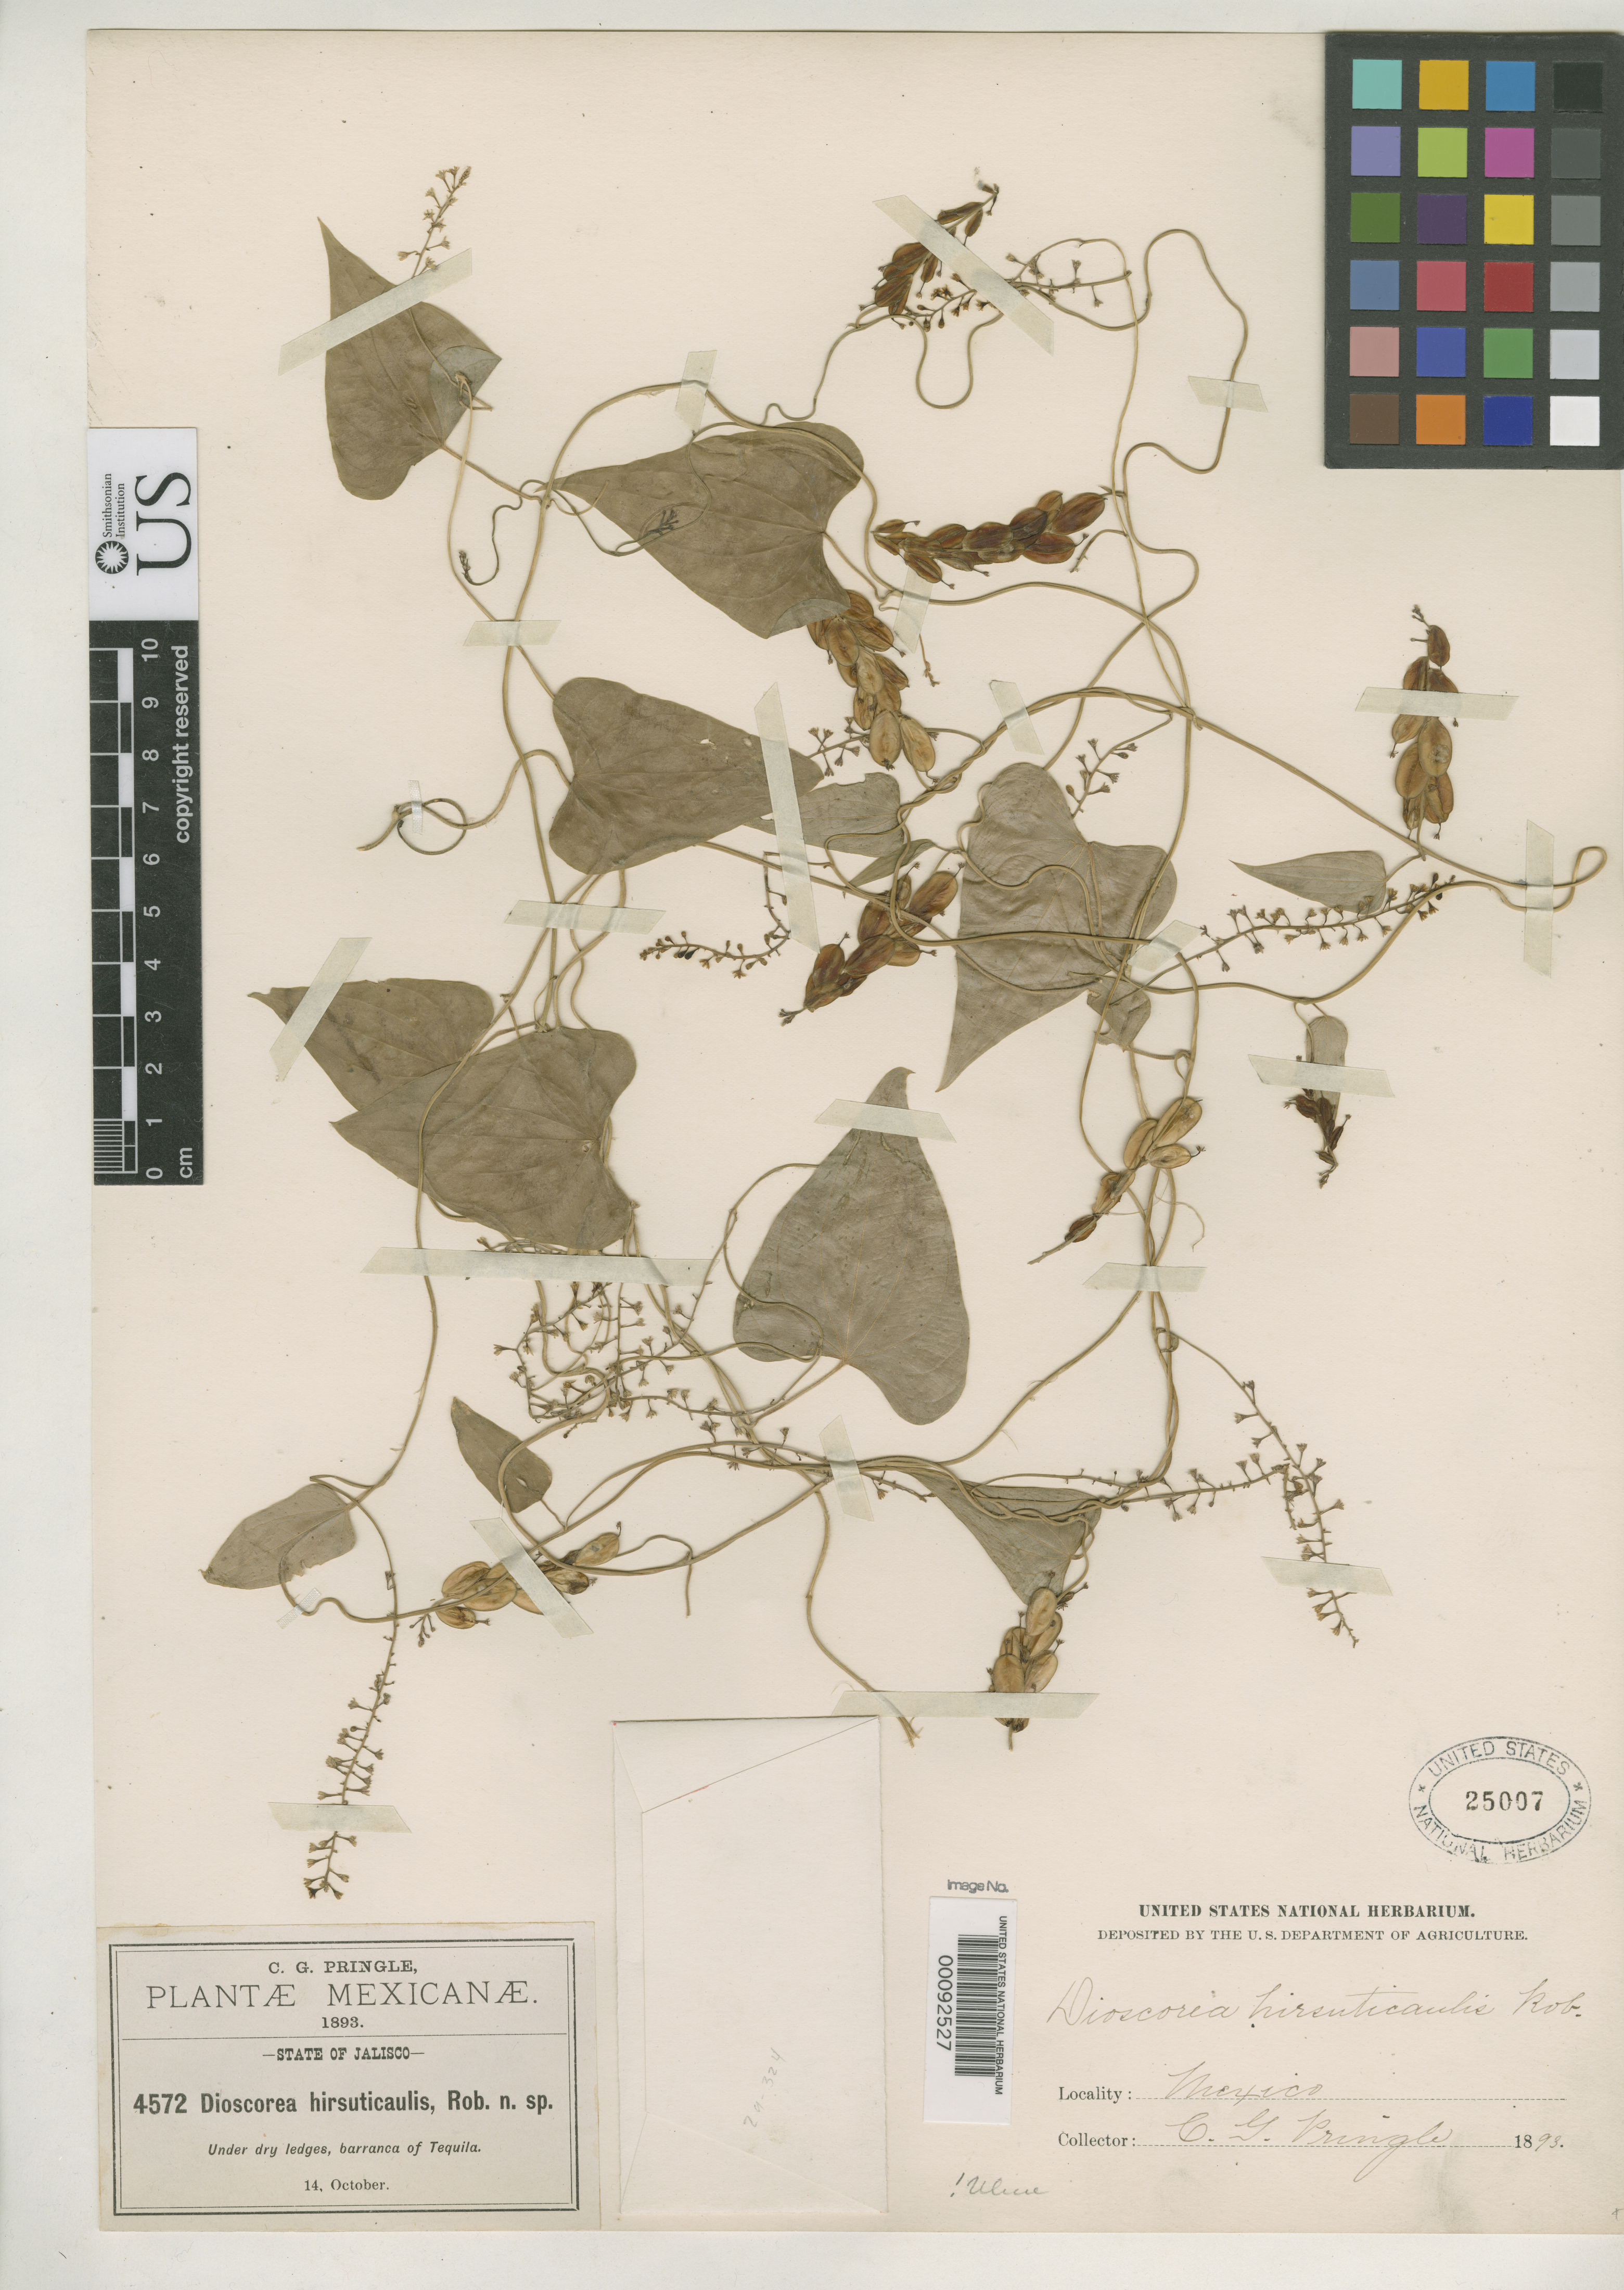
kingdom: Plantae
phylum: Tracheophyta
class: Liliopsida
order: Dioscoreales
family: Dioscoreaceae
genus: Dioscorea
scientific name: Dioscorea hirsuticaulis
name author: B.L. Rob.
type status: Isotype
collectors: C. G. Pringle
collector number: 4572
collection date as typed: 14 Oct 1893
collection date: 1893-10-14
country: Mexico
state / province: Jalisco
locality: Barranca of Tequila.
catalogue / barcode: US 25007